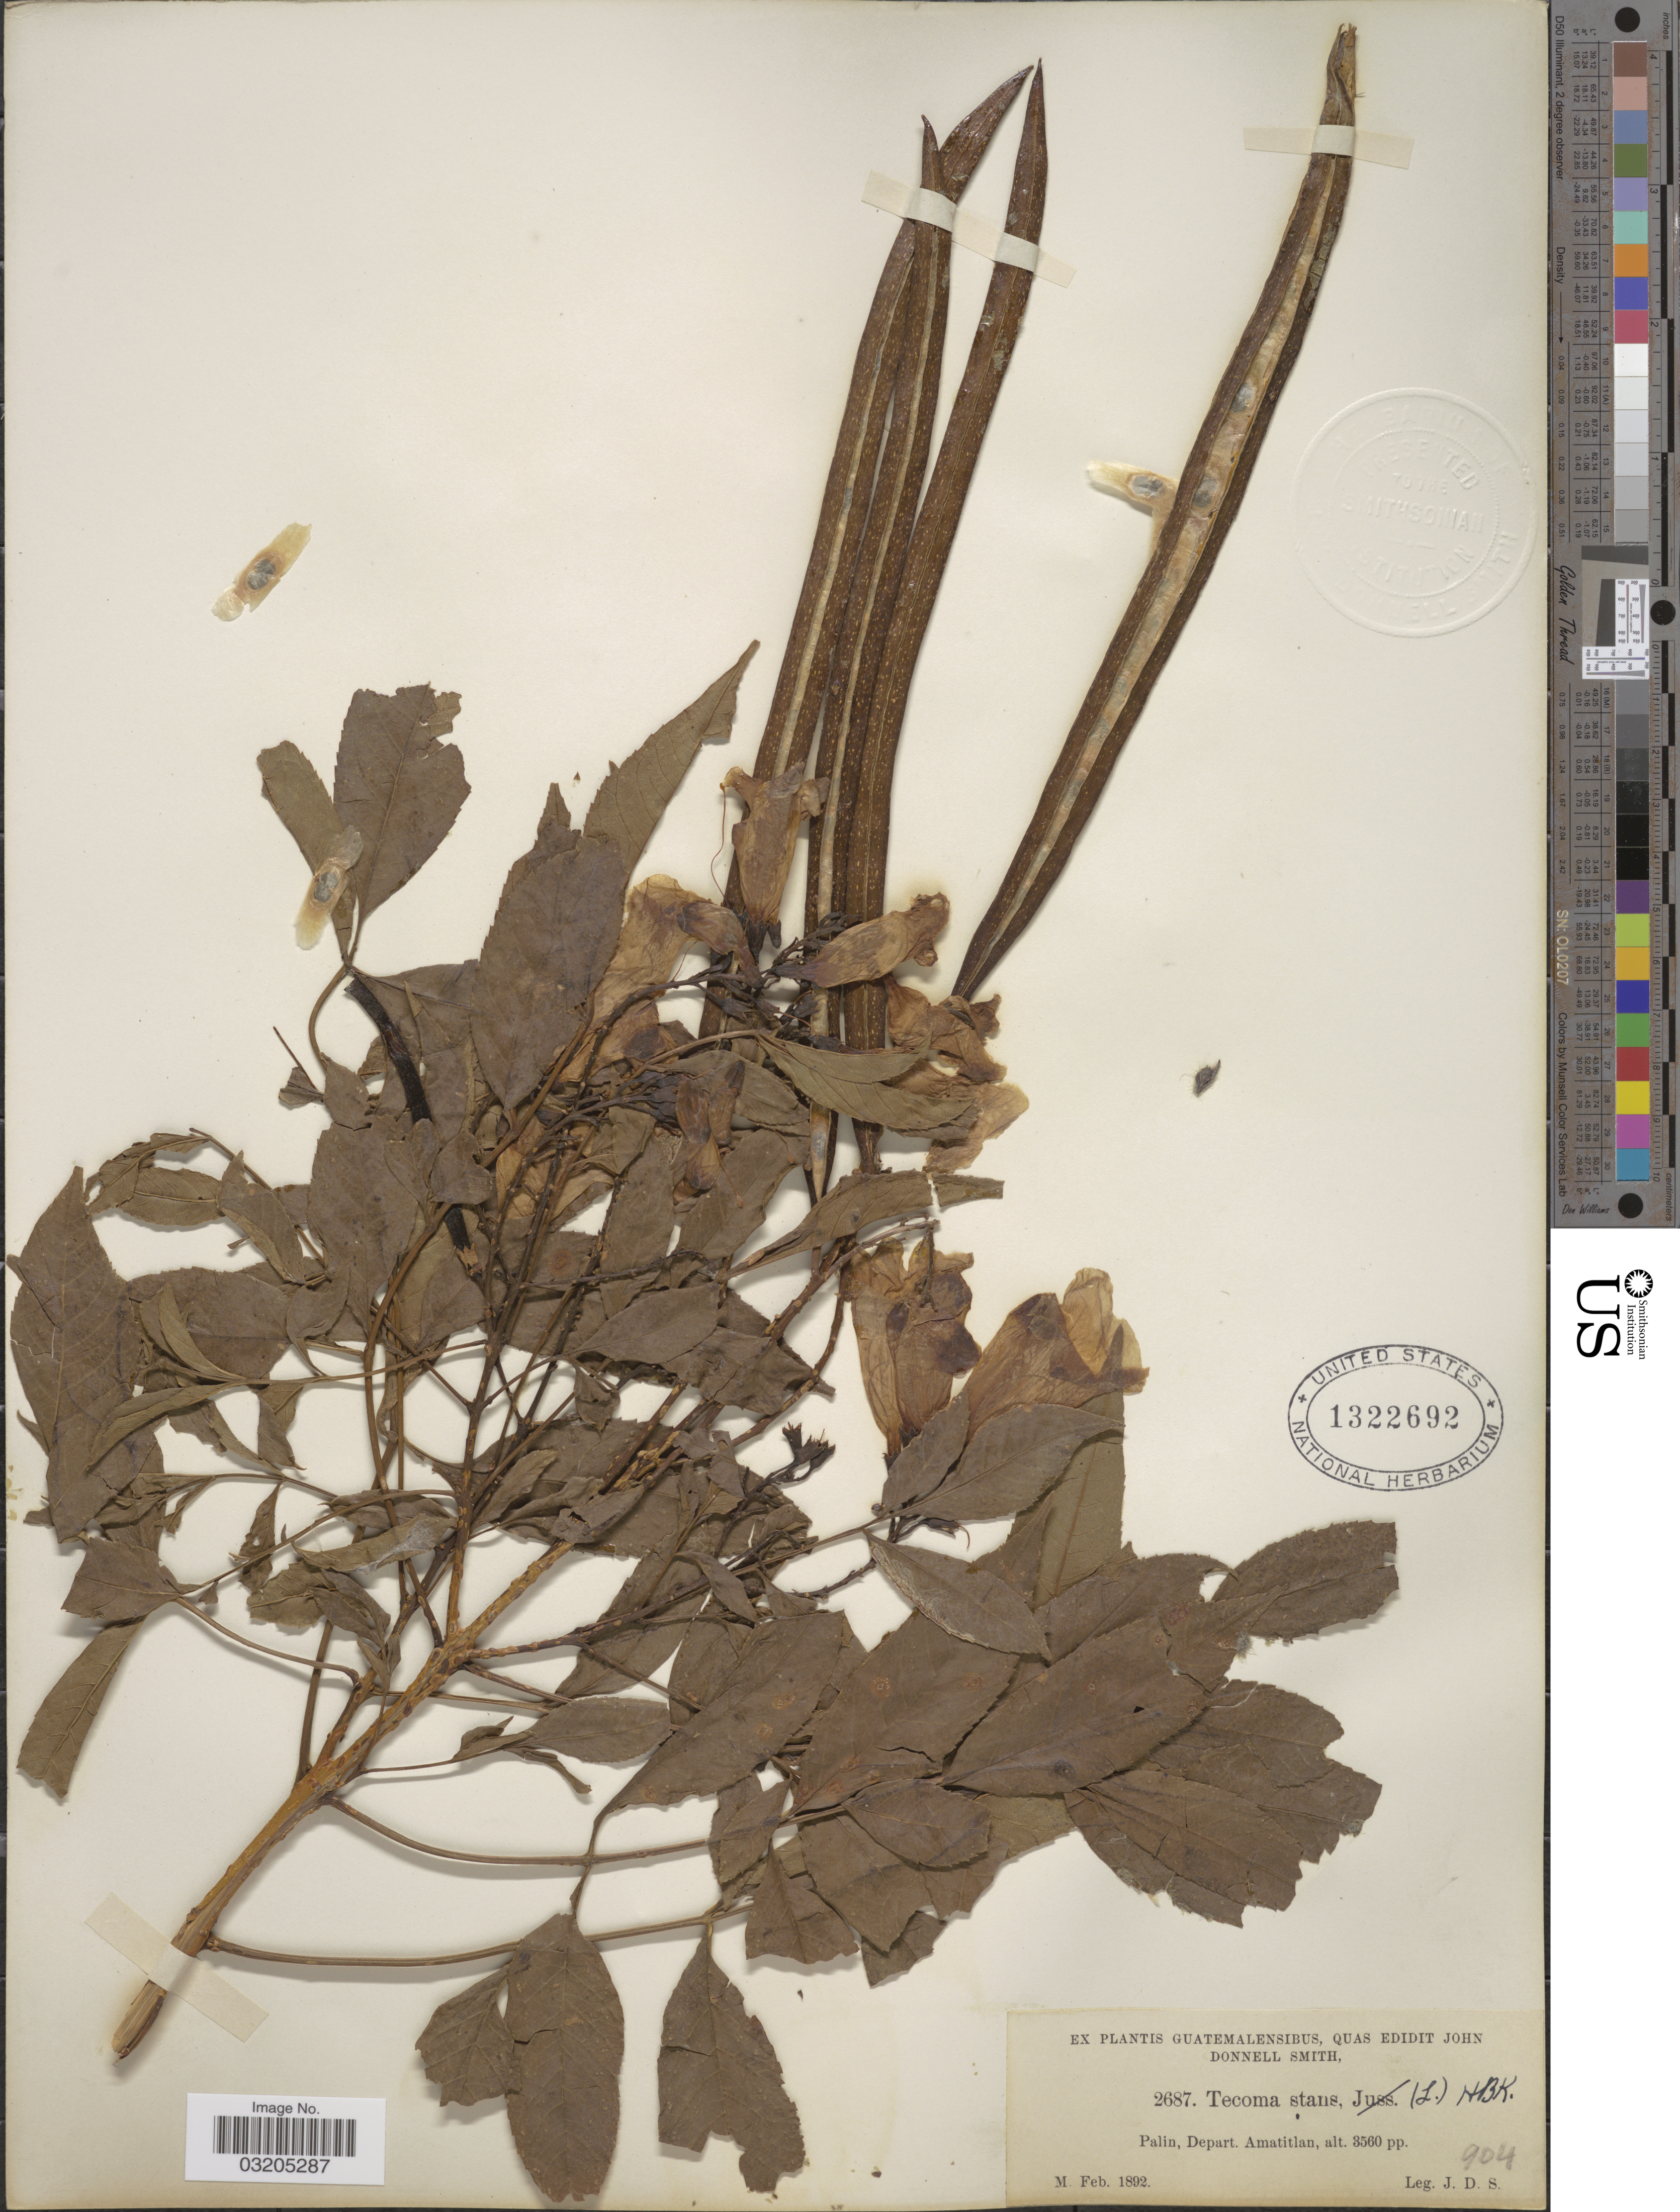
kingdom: Plantae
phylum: Tracheophyta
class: Magnoliopsida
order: Lamiales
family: Bignoniaceae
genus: Tecoma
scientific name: Tecoma stans var. stans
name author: (L.) Juss. ex Kunth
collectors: J. Donnell Smith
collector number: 2687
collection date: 1892-02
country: Guatemala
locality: Palin, Depart. Amatitlan.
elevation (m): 1085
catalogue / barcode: US 1322692